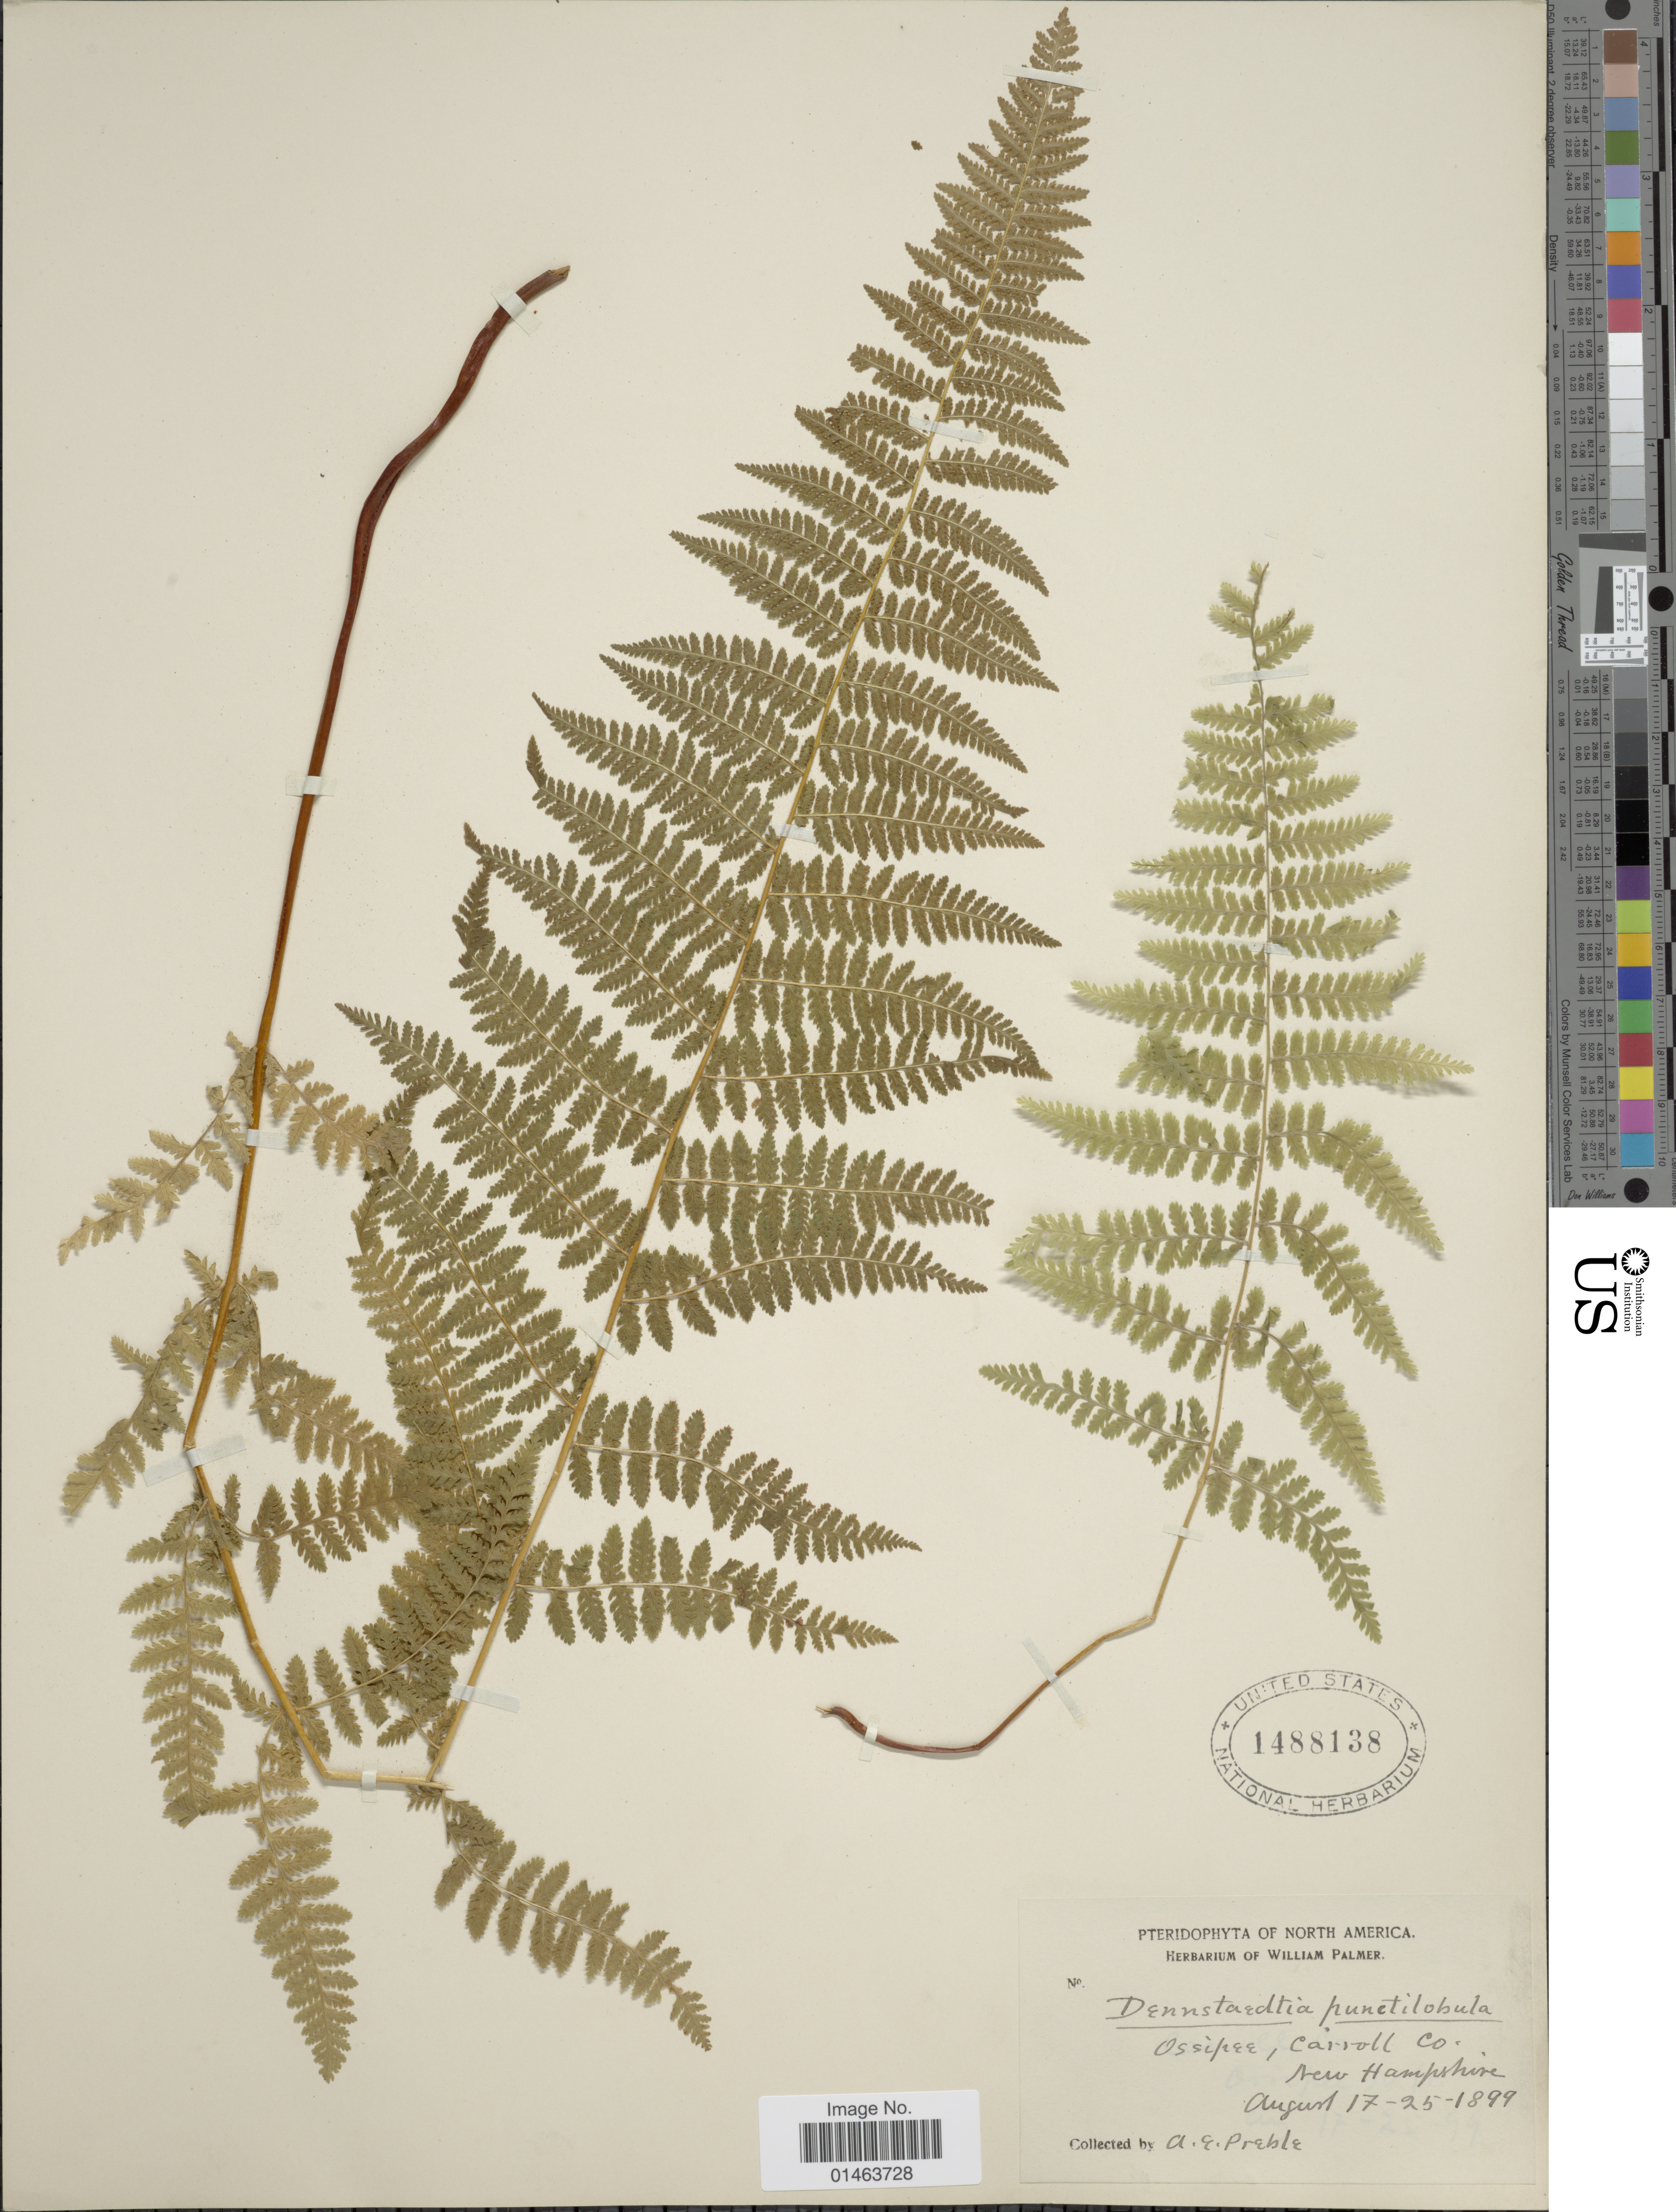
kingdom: Plantae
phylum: Tracheophyta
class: Polypodiopsida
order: Polypodiales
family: Dennstaedtiaceae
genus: Dennstaedtia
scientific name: Dennstaedtia punctilobula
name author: (Michx.) T. Moore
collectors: A. Preble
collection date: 1899-08-17/1899-08-25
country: United States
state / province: New Hampshire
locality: North America, Ossipee, Carrot Co. , New Hampshire.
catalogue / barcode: US 1488138